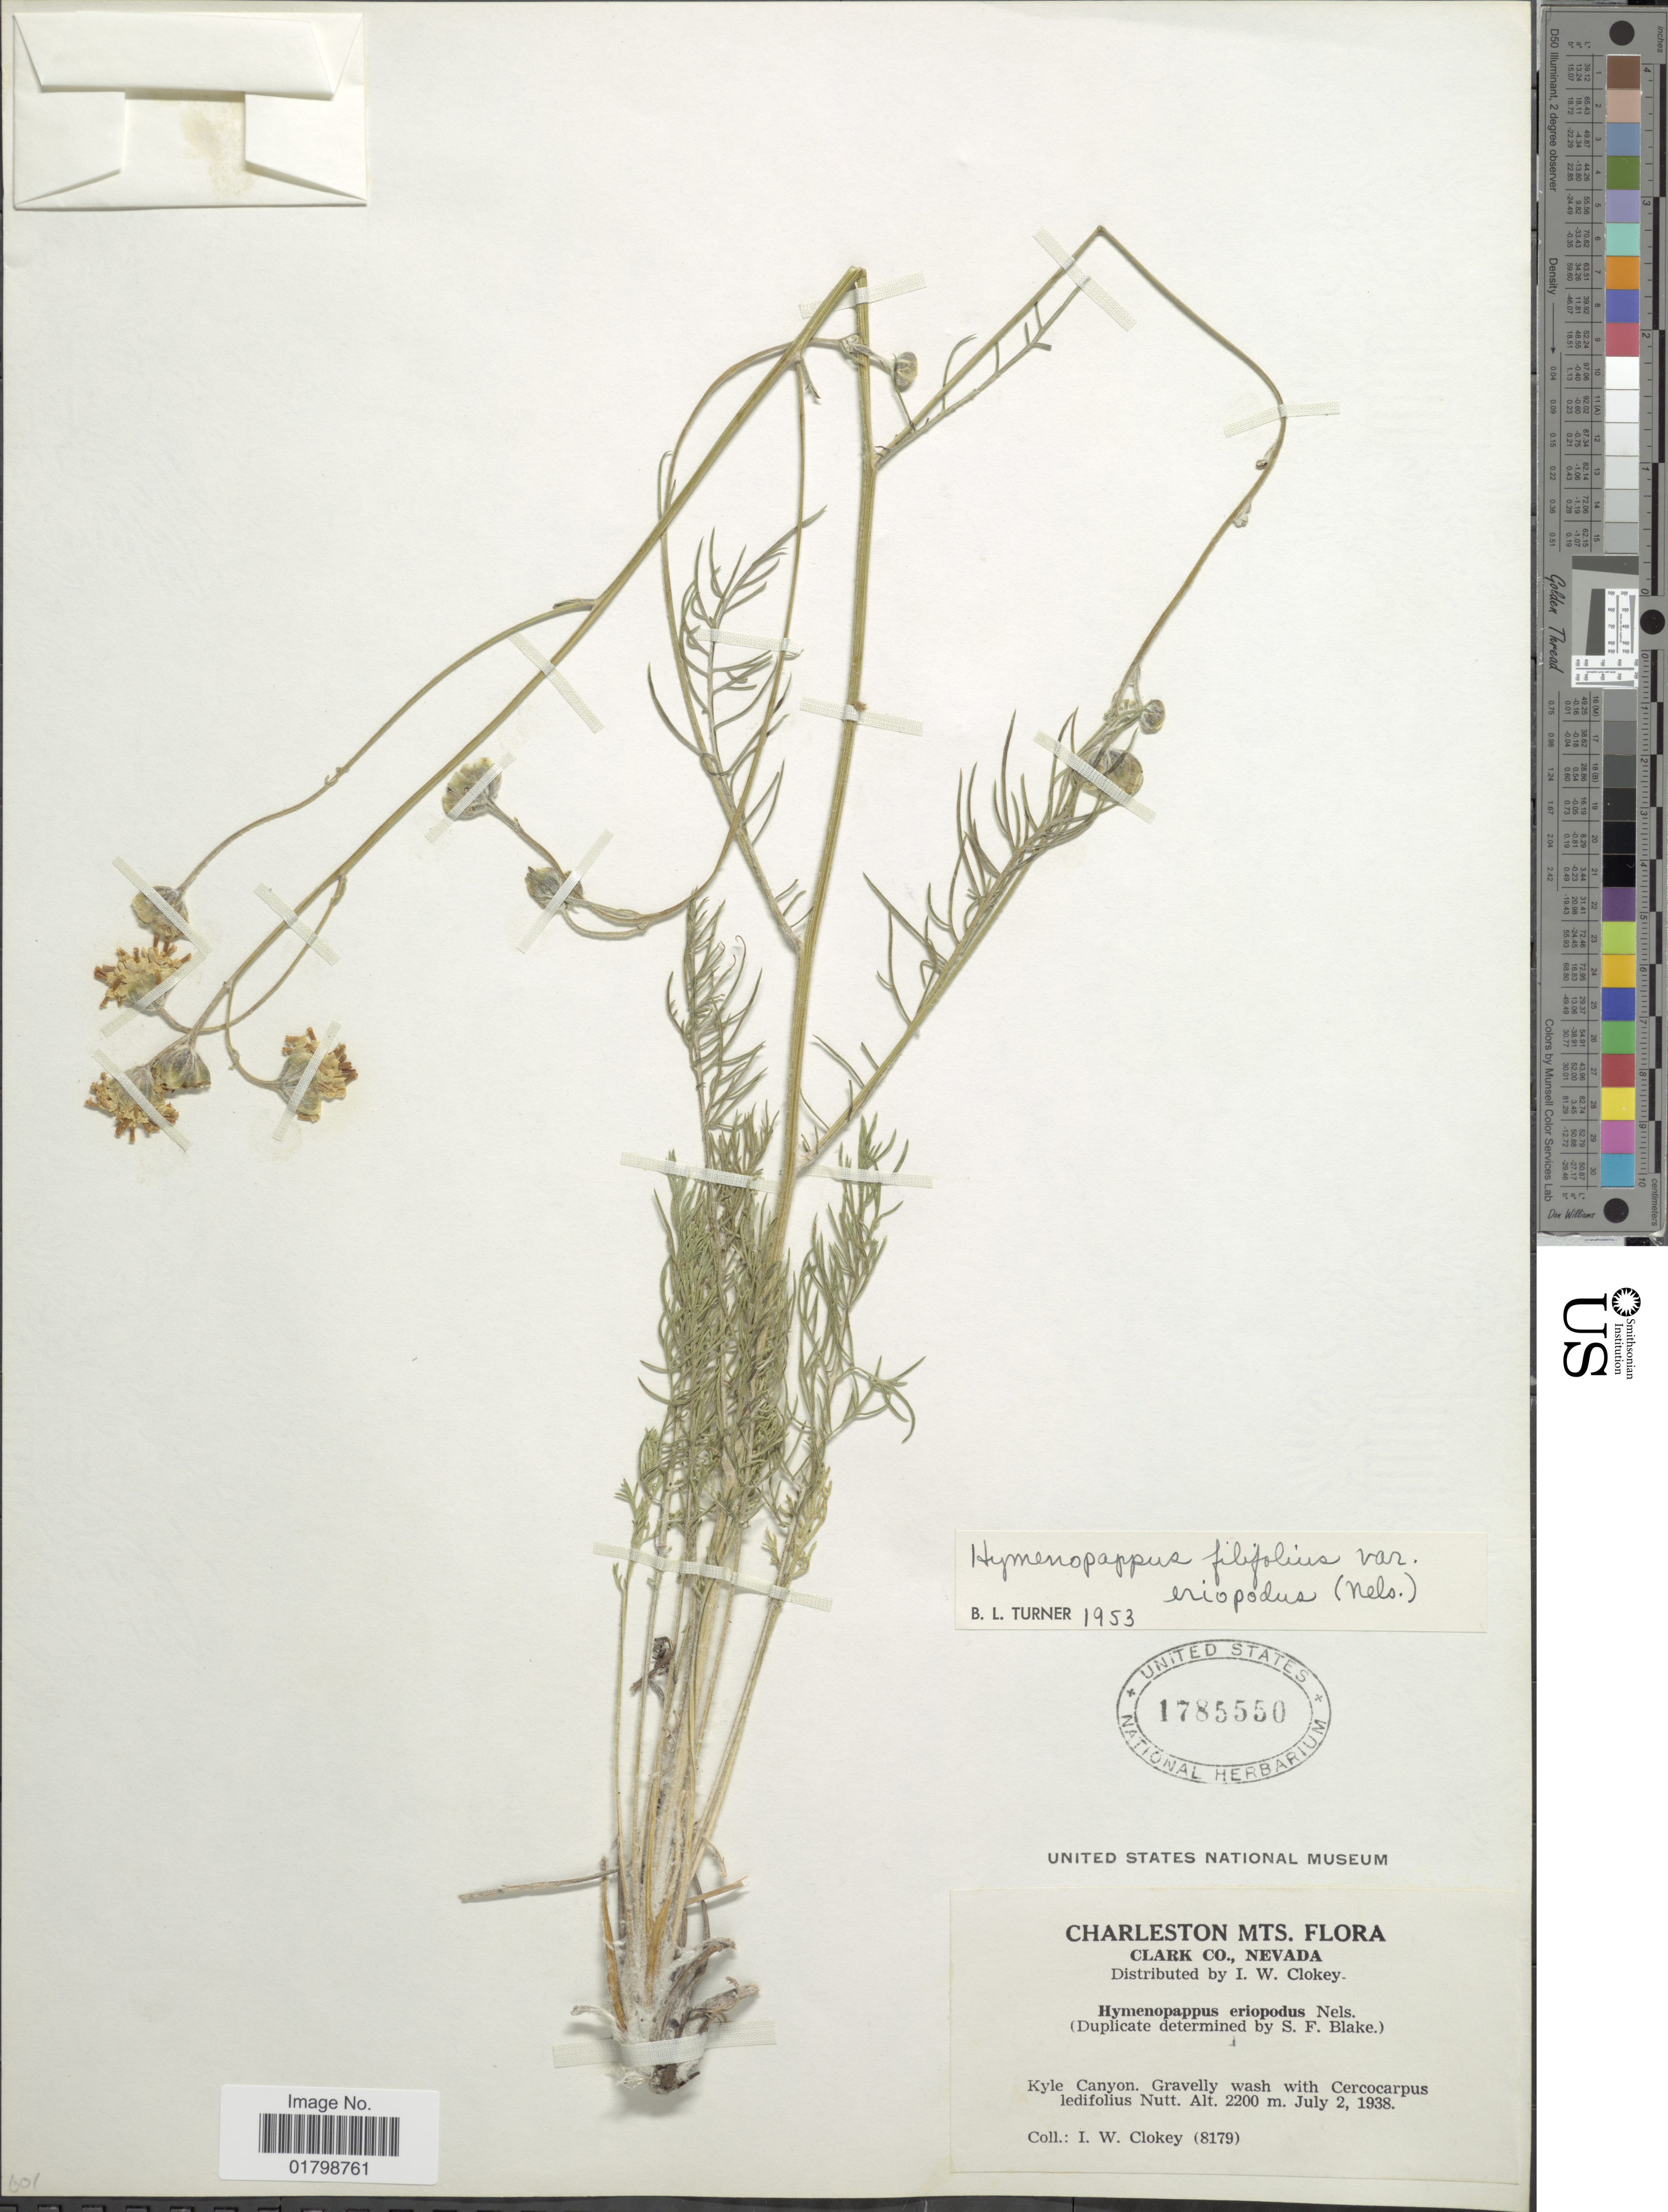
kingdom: Plantae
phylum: Tracheophyta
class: Magnoliopsida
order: Asterales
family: Asteraceae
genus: Hymenopappus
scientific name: Hymenopappus filifolius var. eriopodus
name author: (A. Nelson) B.L. Turner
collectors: I. W. Clokey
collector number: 8179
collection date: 1938-07-02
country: United States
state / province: Nevada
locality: Charleston Mts., Clark Co.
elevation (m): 2200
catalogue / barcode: US 1785550